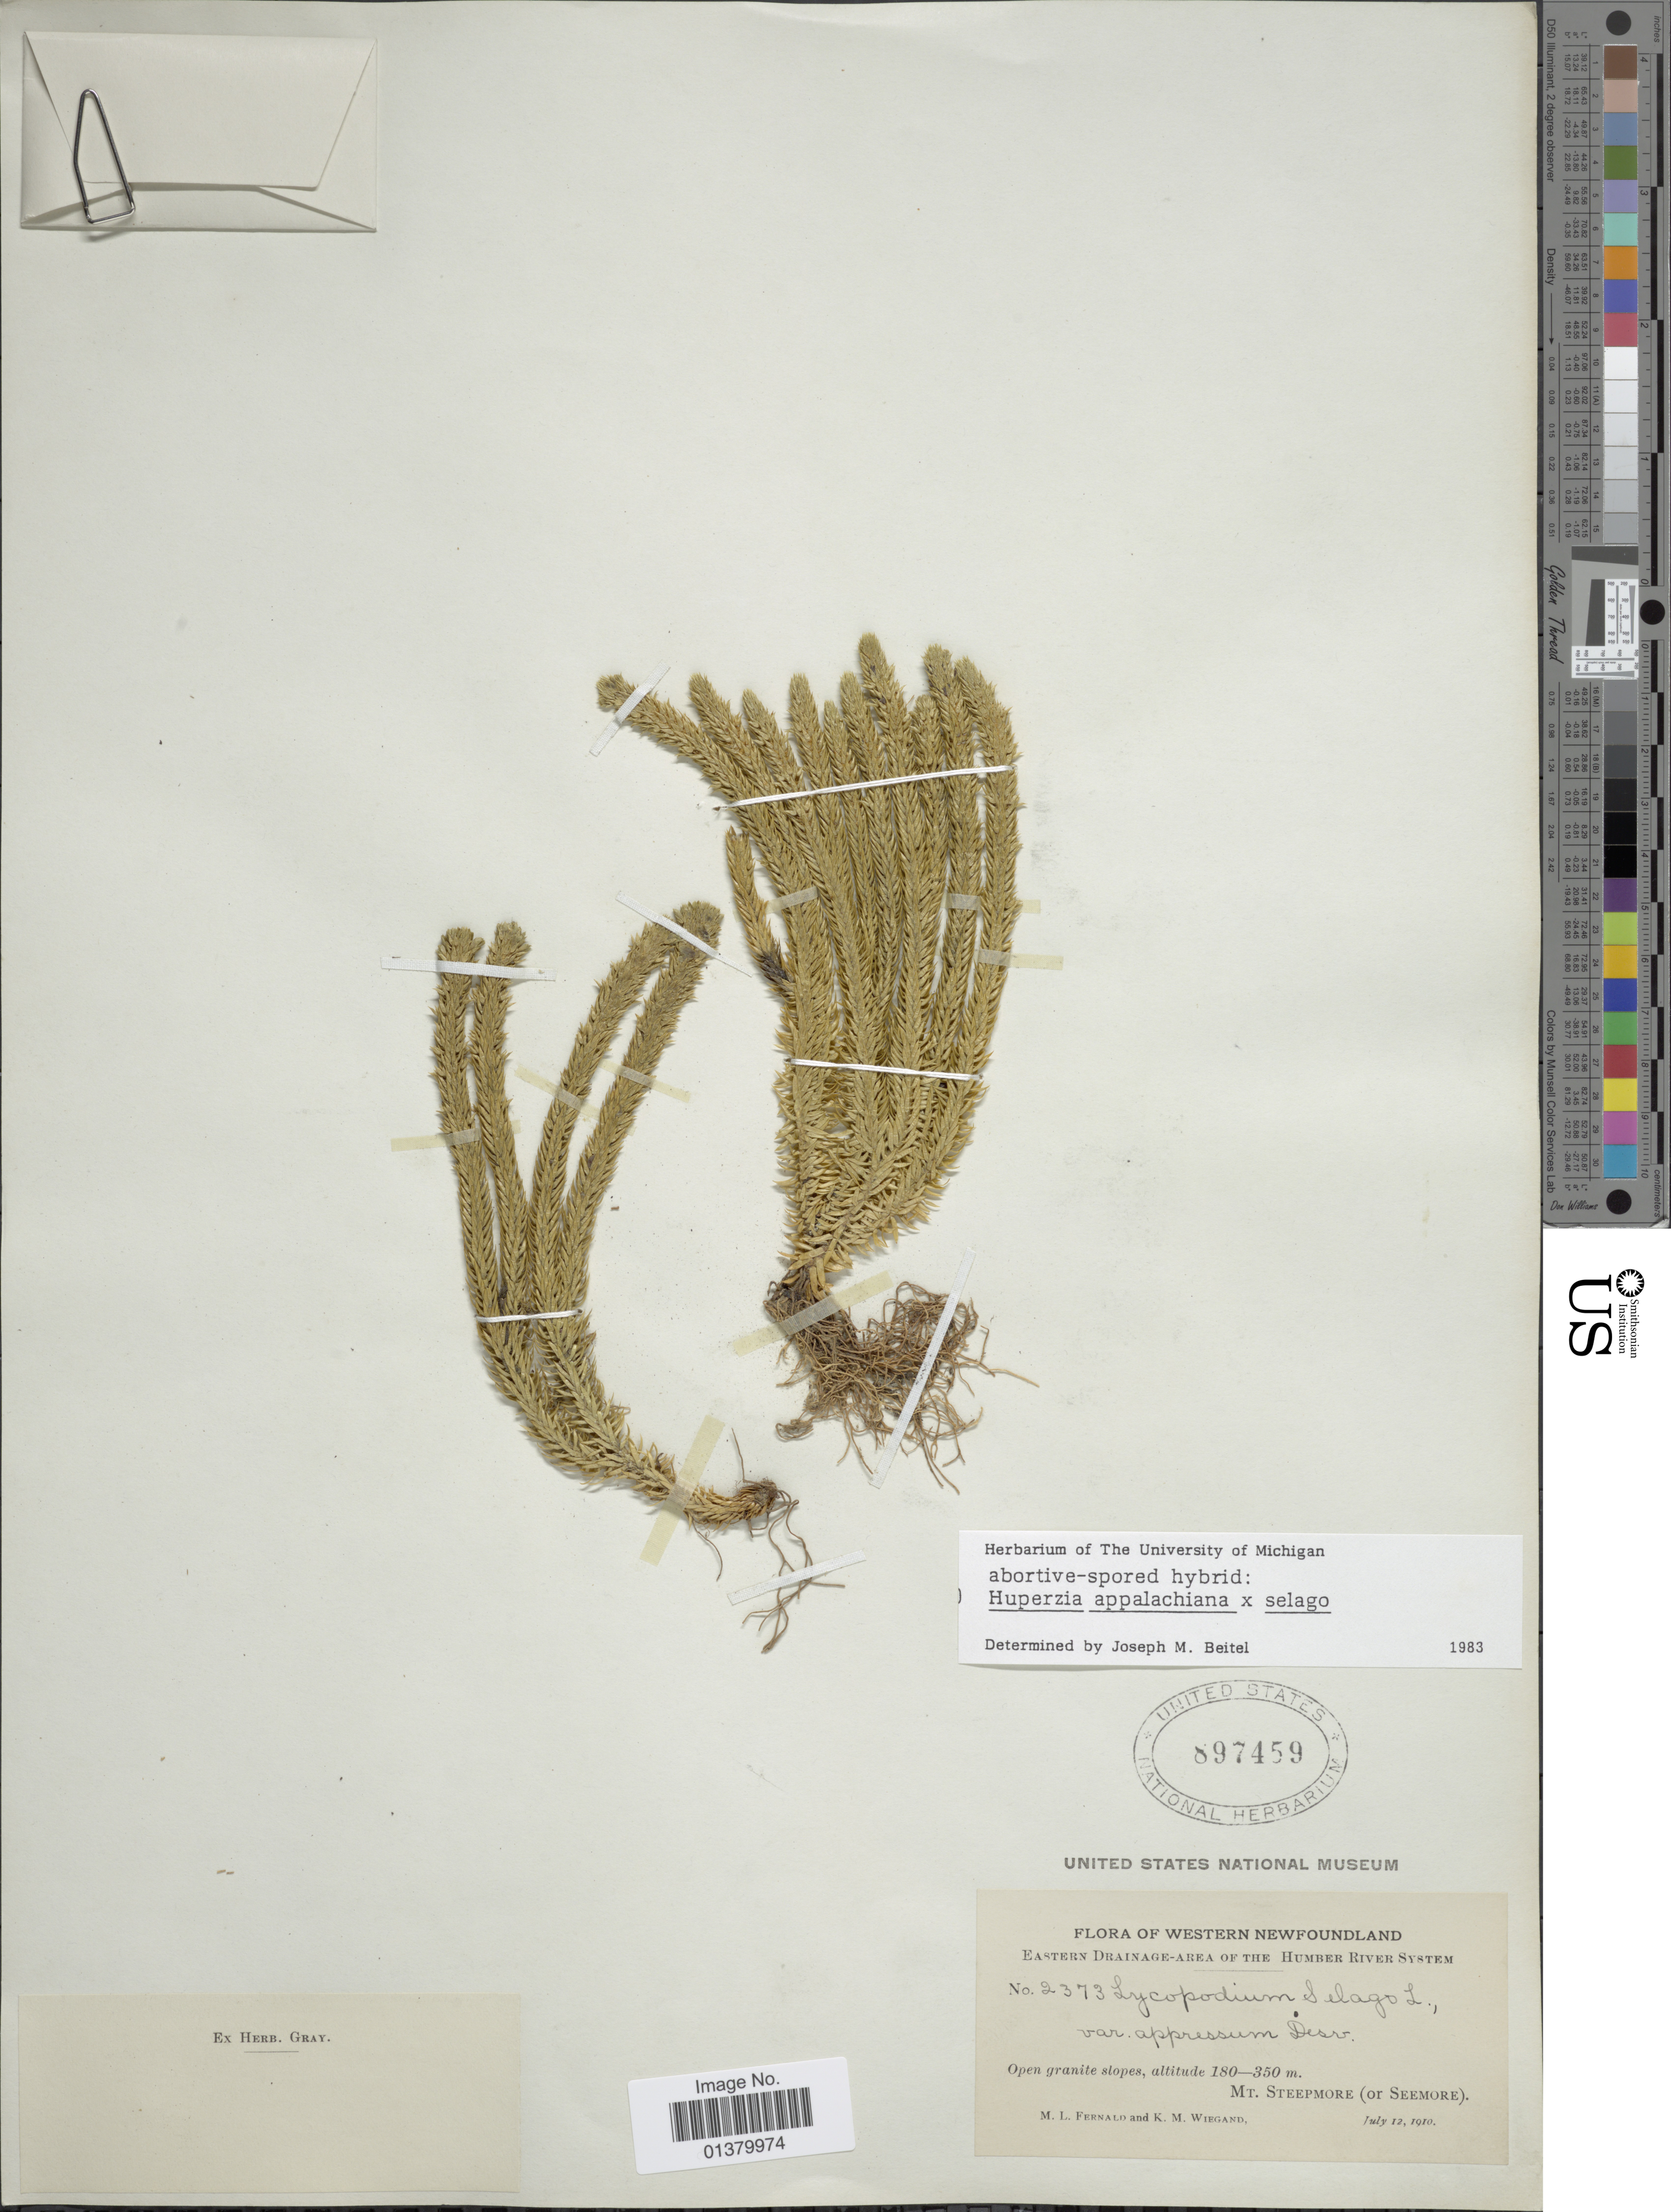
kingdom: Plantae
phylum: Tracheophyta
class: Lycopodiopsida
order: Lycopodiales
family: Lycopodiaceae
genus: Huperzia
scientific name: Huperzia appalachiana x H. selago (L.) Bernh. ex Schrank & Mart.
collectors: M. L. Fernald & K. M. Wiegand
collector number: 2373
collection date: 1910-07-12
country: Canada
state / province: Newfoundland and Labrador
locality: Western Newfound;and, open granite slope, Mt Steepmore (or Seemore)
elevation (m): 180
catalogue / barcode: US 897459